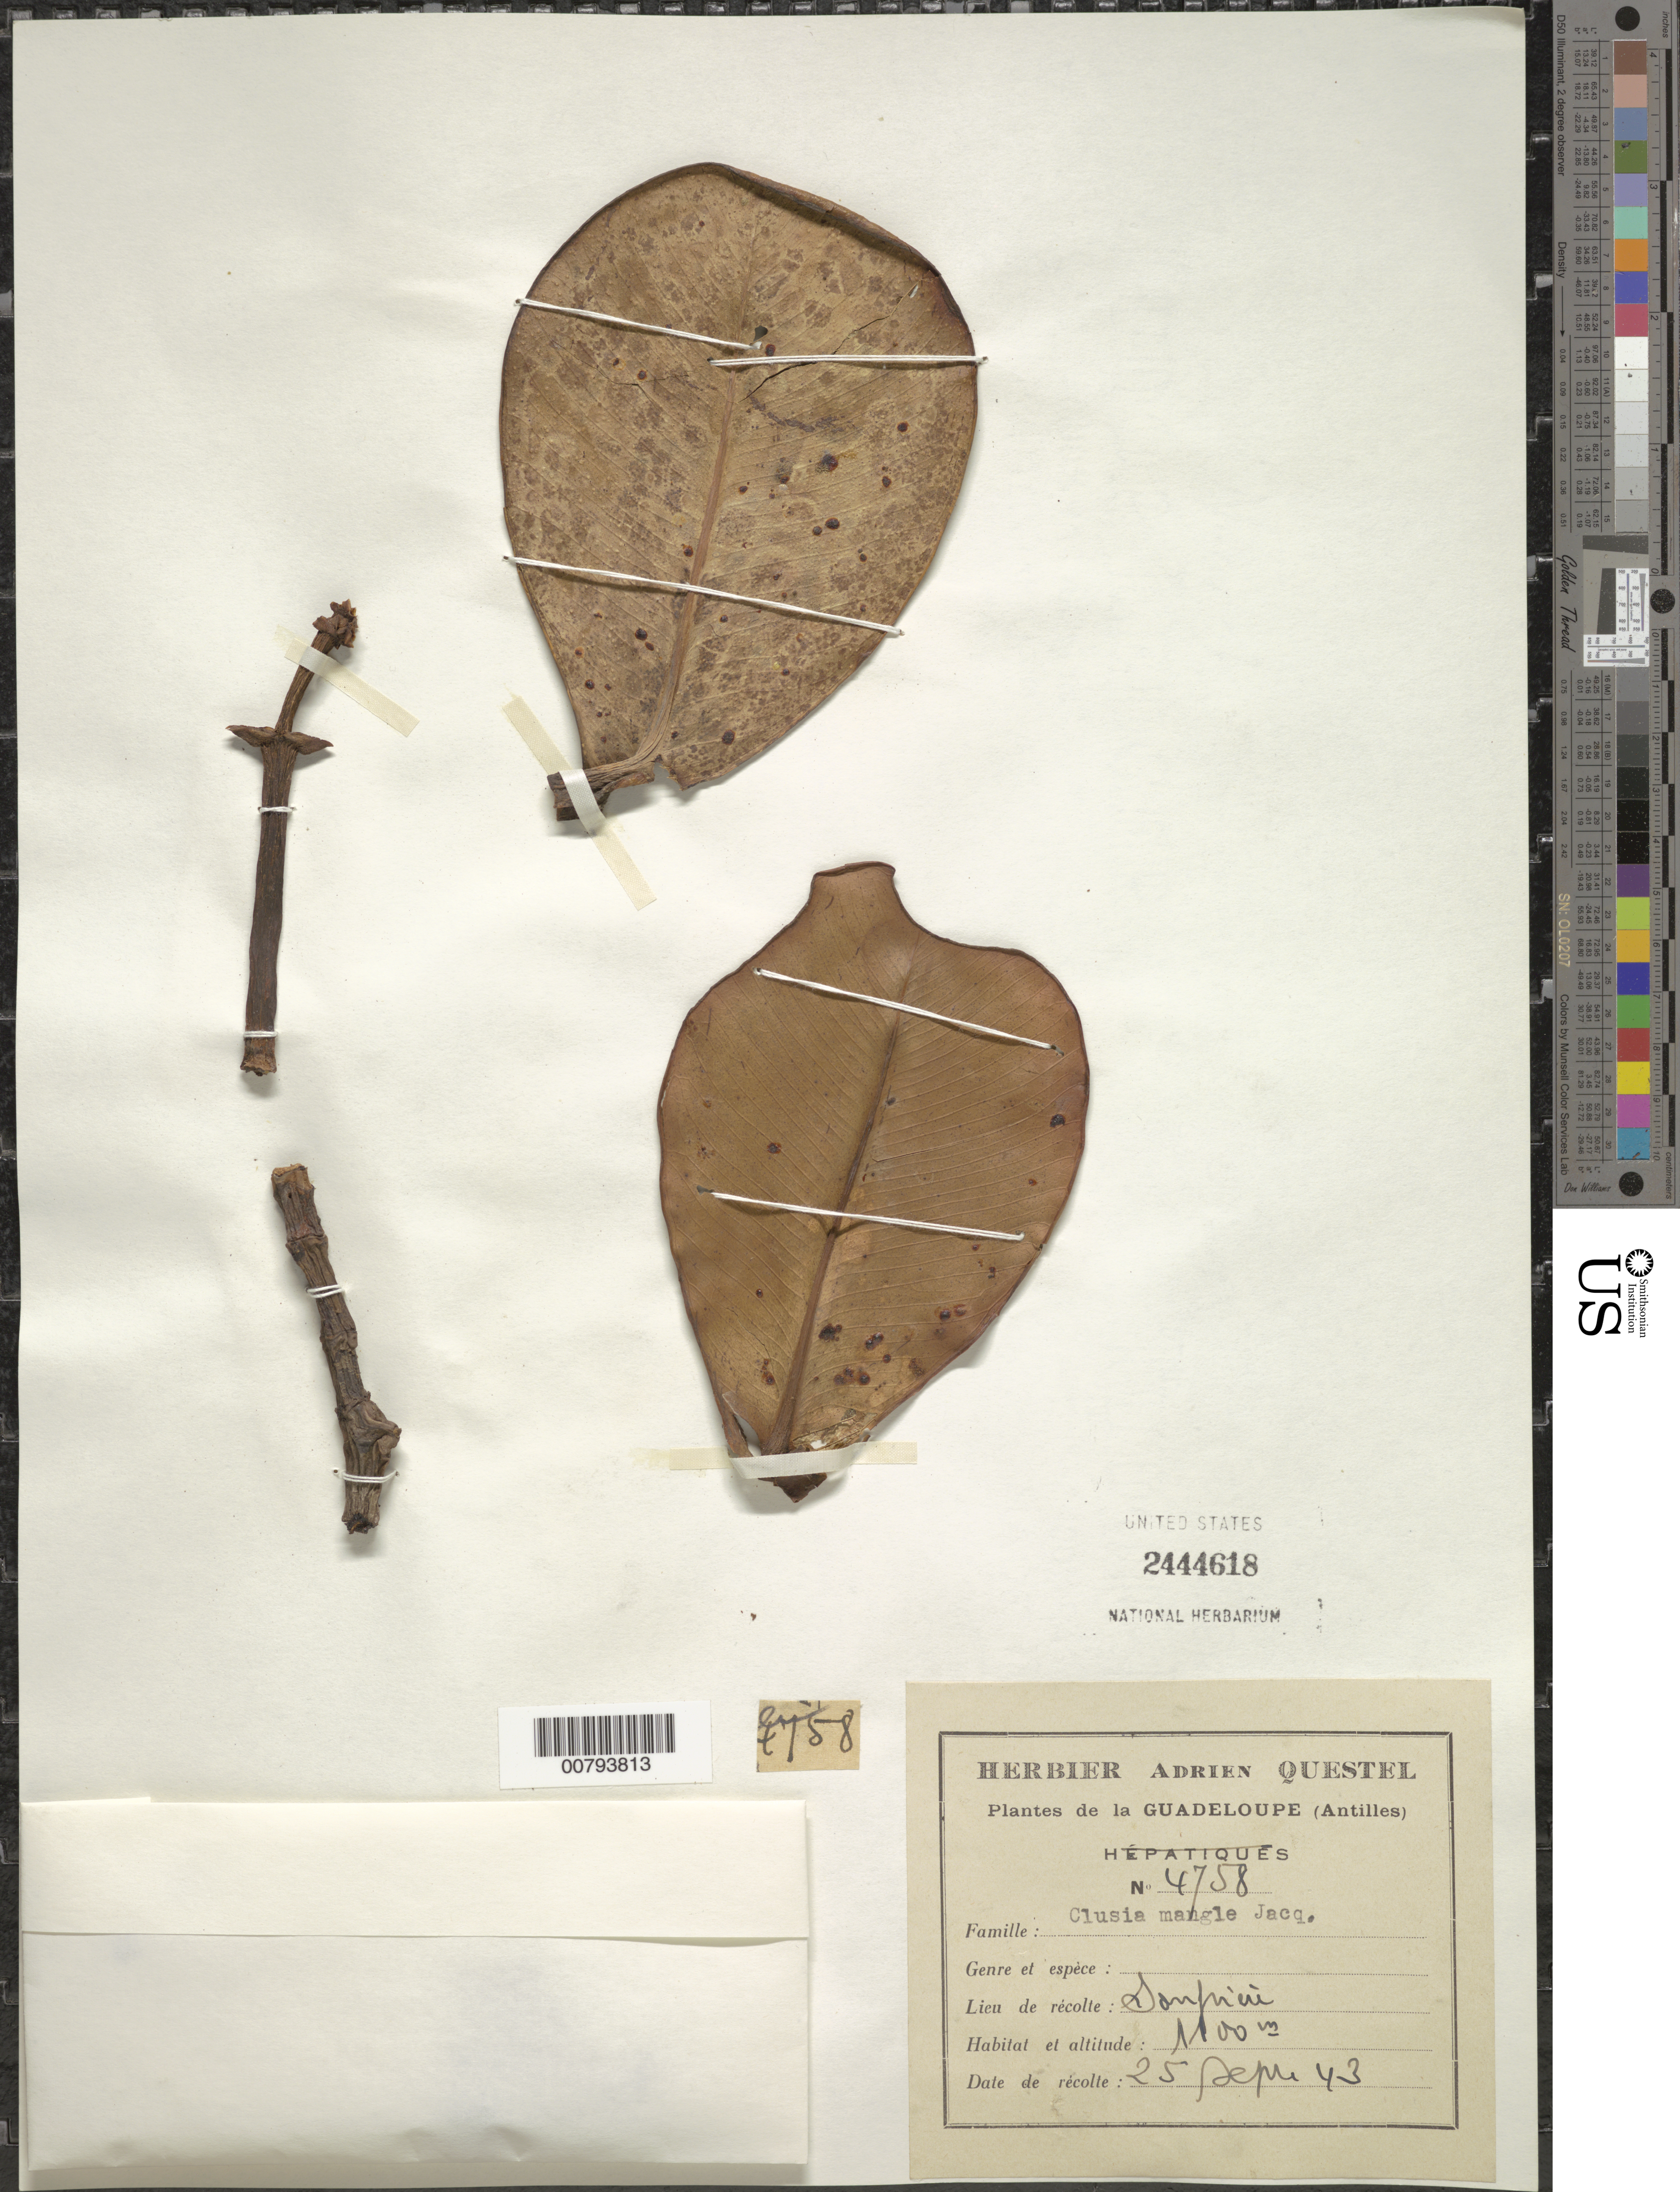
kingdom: Plantae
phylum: Tracheophyta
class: Magnoliopsida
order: Malpighiales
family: Clusiaceae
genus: Clusia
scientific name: Clusia mangle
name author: Rich. ex Planch. & Triana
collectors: A. Questel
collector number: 4758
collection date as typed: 25 Sep 1943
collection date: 1943-09-25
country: Guadeloupe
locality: Soufriere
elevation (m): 1100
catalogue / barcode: US 244618